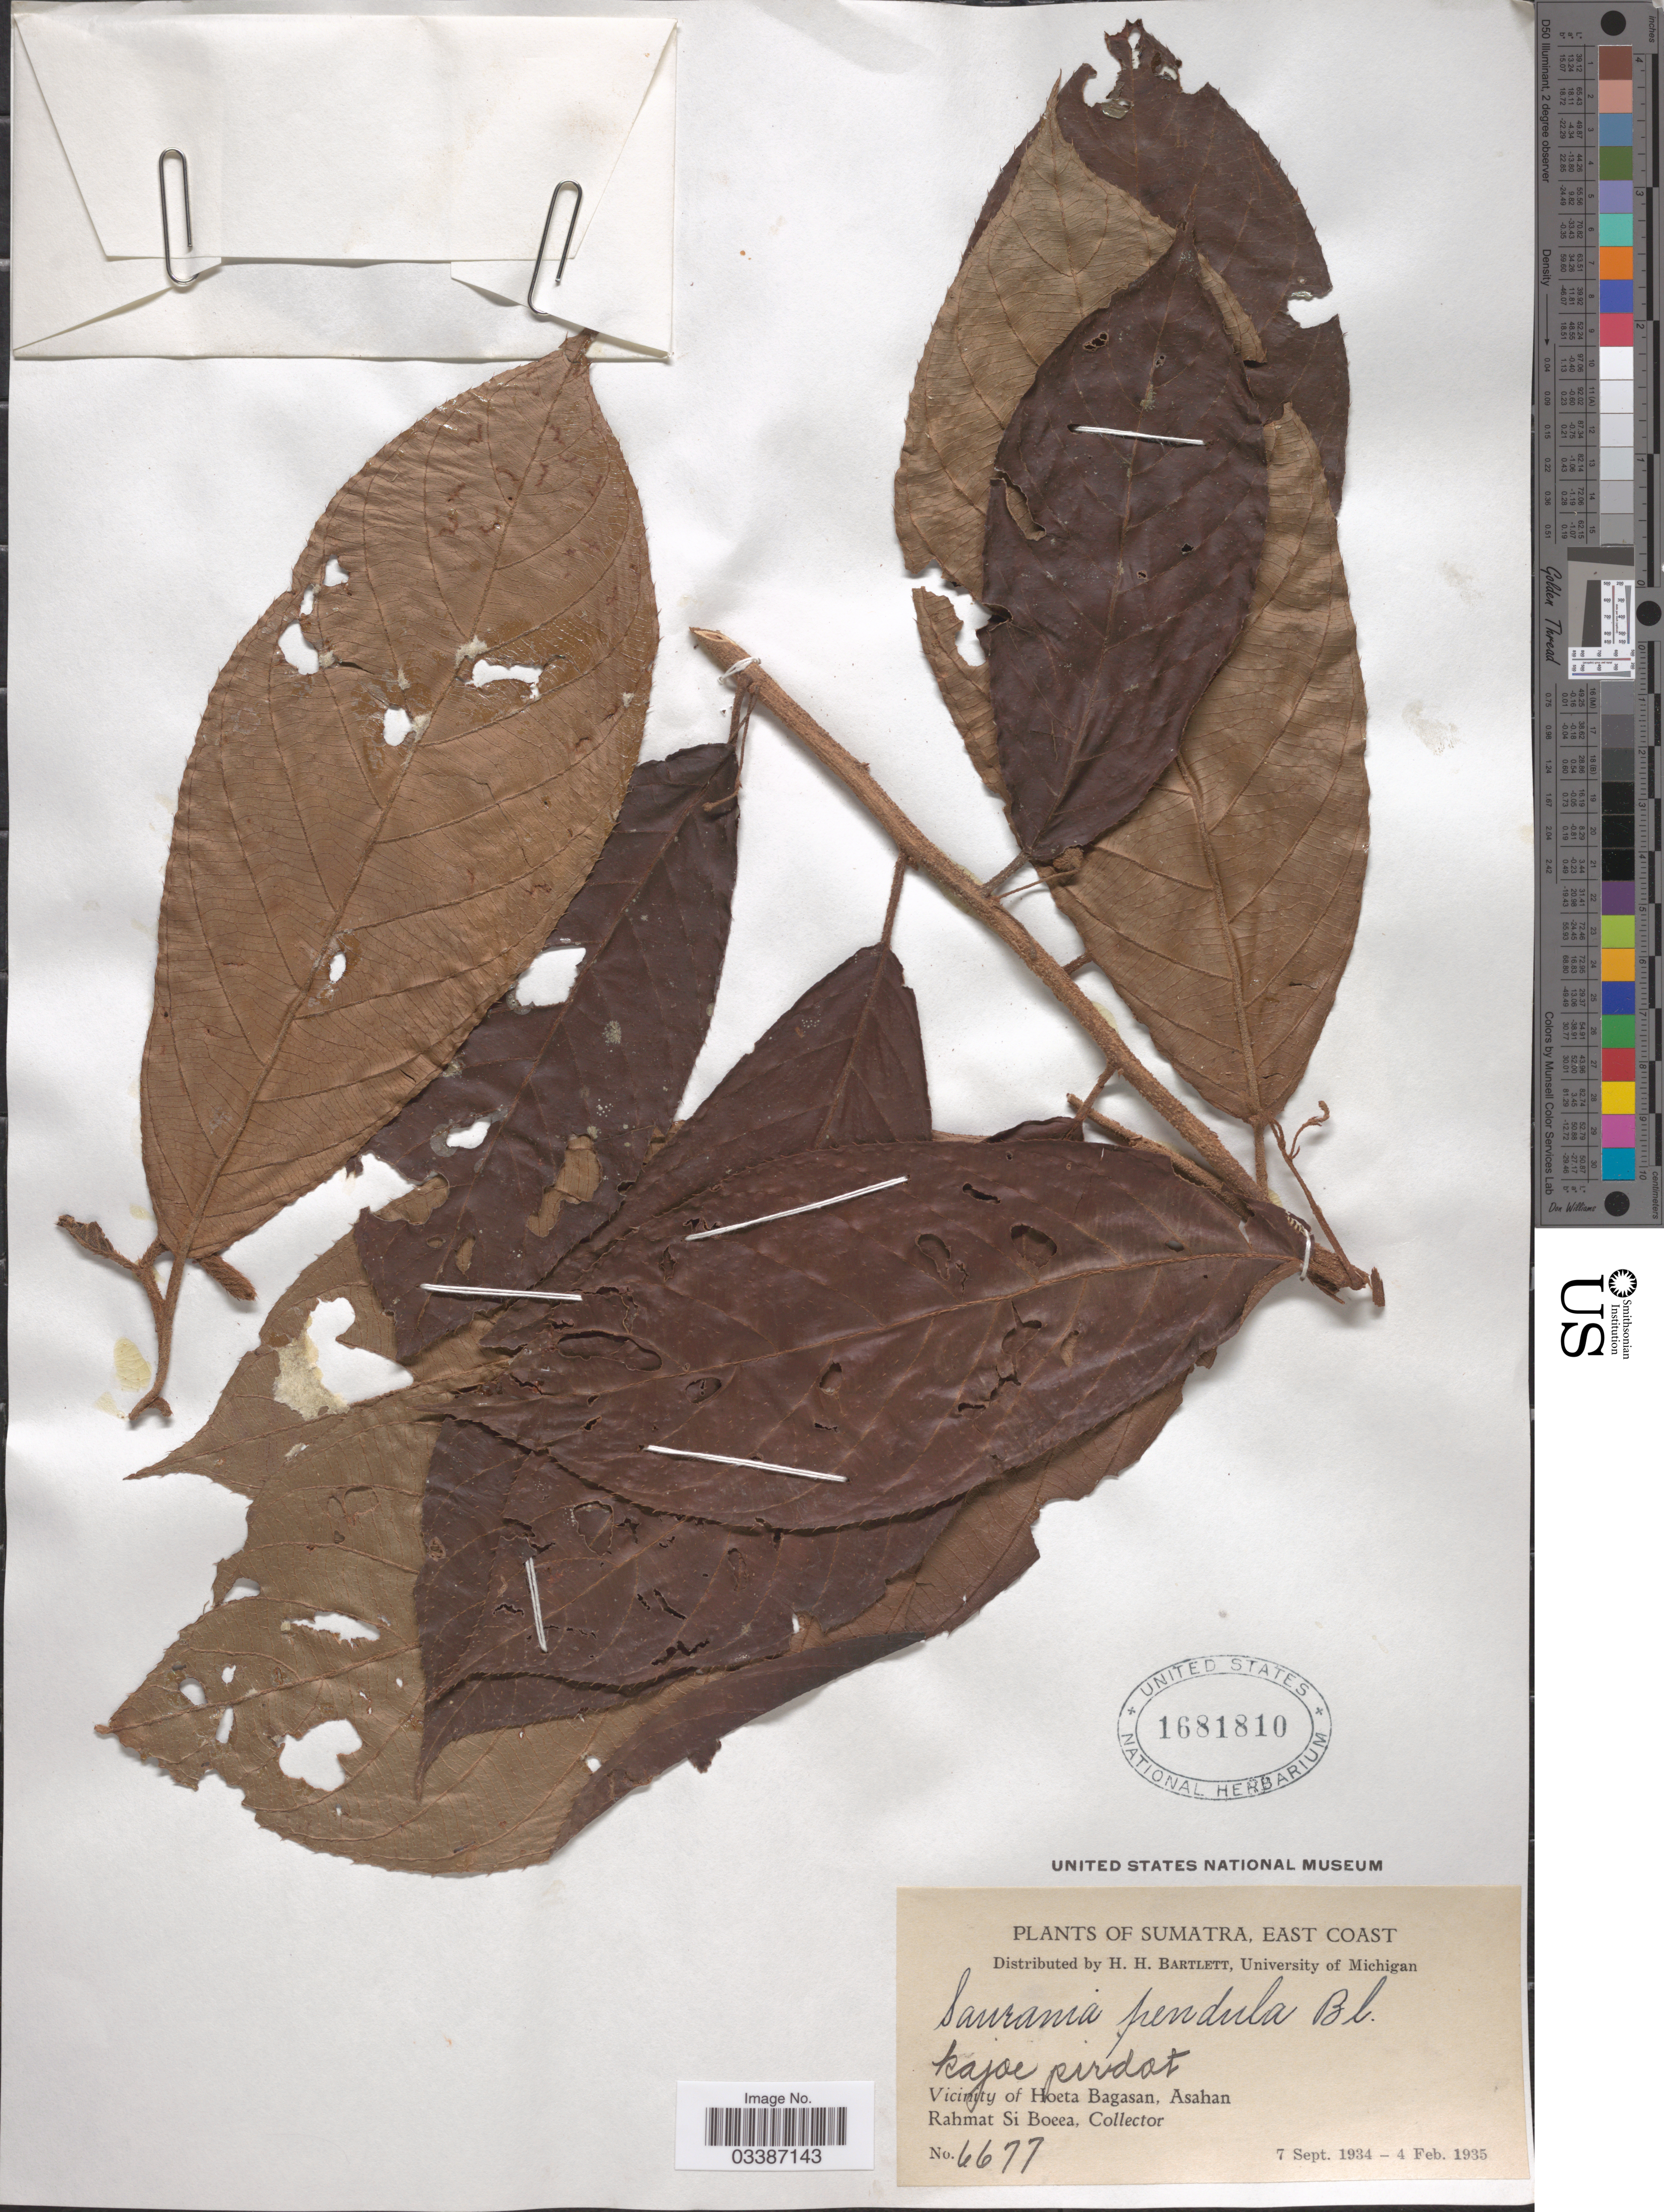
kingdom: Plantae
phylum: Tracheophyta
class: Magnoliopsida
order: Ericales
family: Actinidiaceae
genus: Saurauia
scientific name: Saurauia pendula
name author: Blume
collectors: Rahmat Si Boeea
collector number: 6677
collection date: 1934-09-07/1935-02-04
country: Indonesia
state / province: Sumatra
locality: East Coast. Vicinity of Hoeta Bagasan, Asahan.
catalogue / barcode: US 1681810